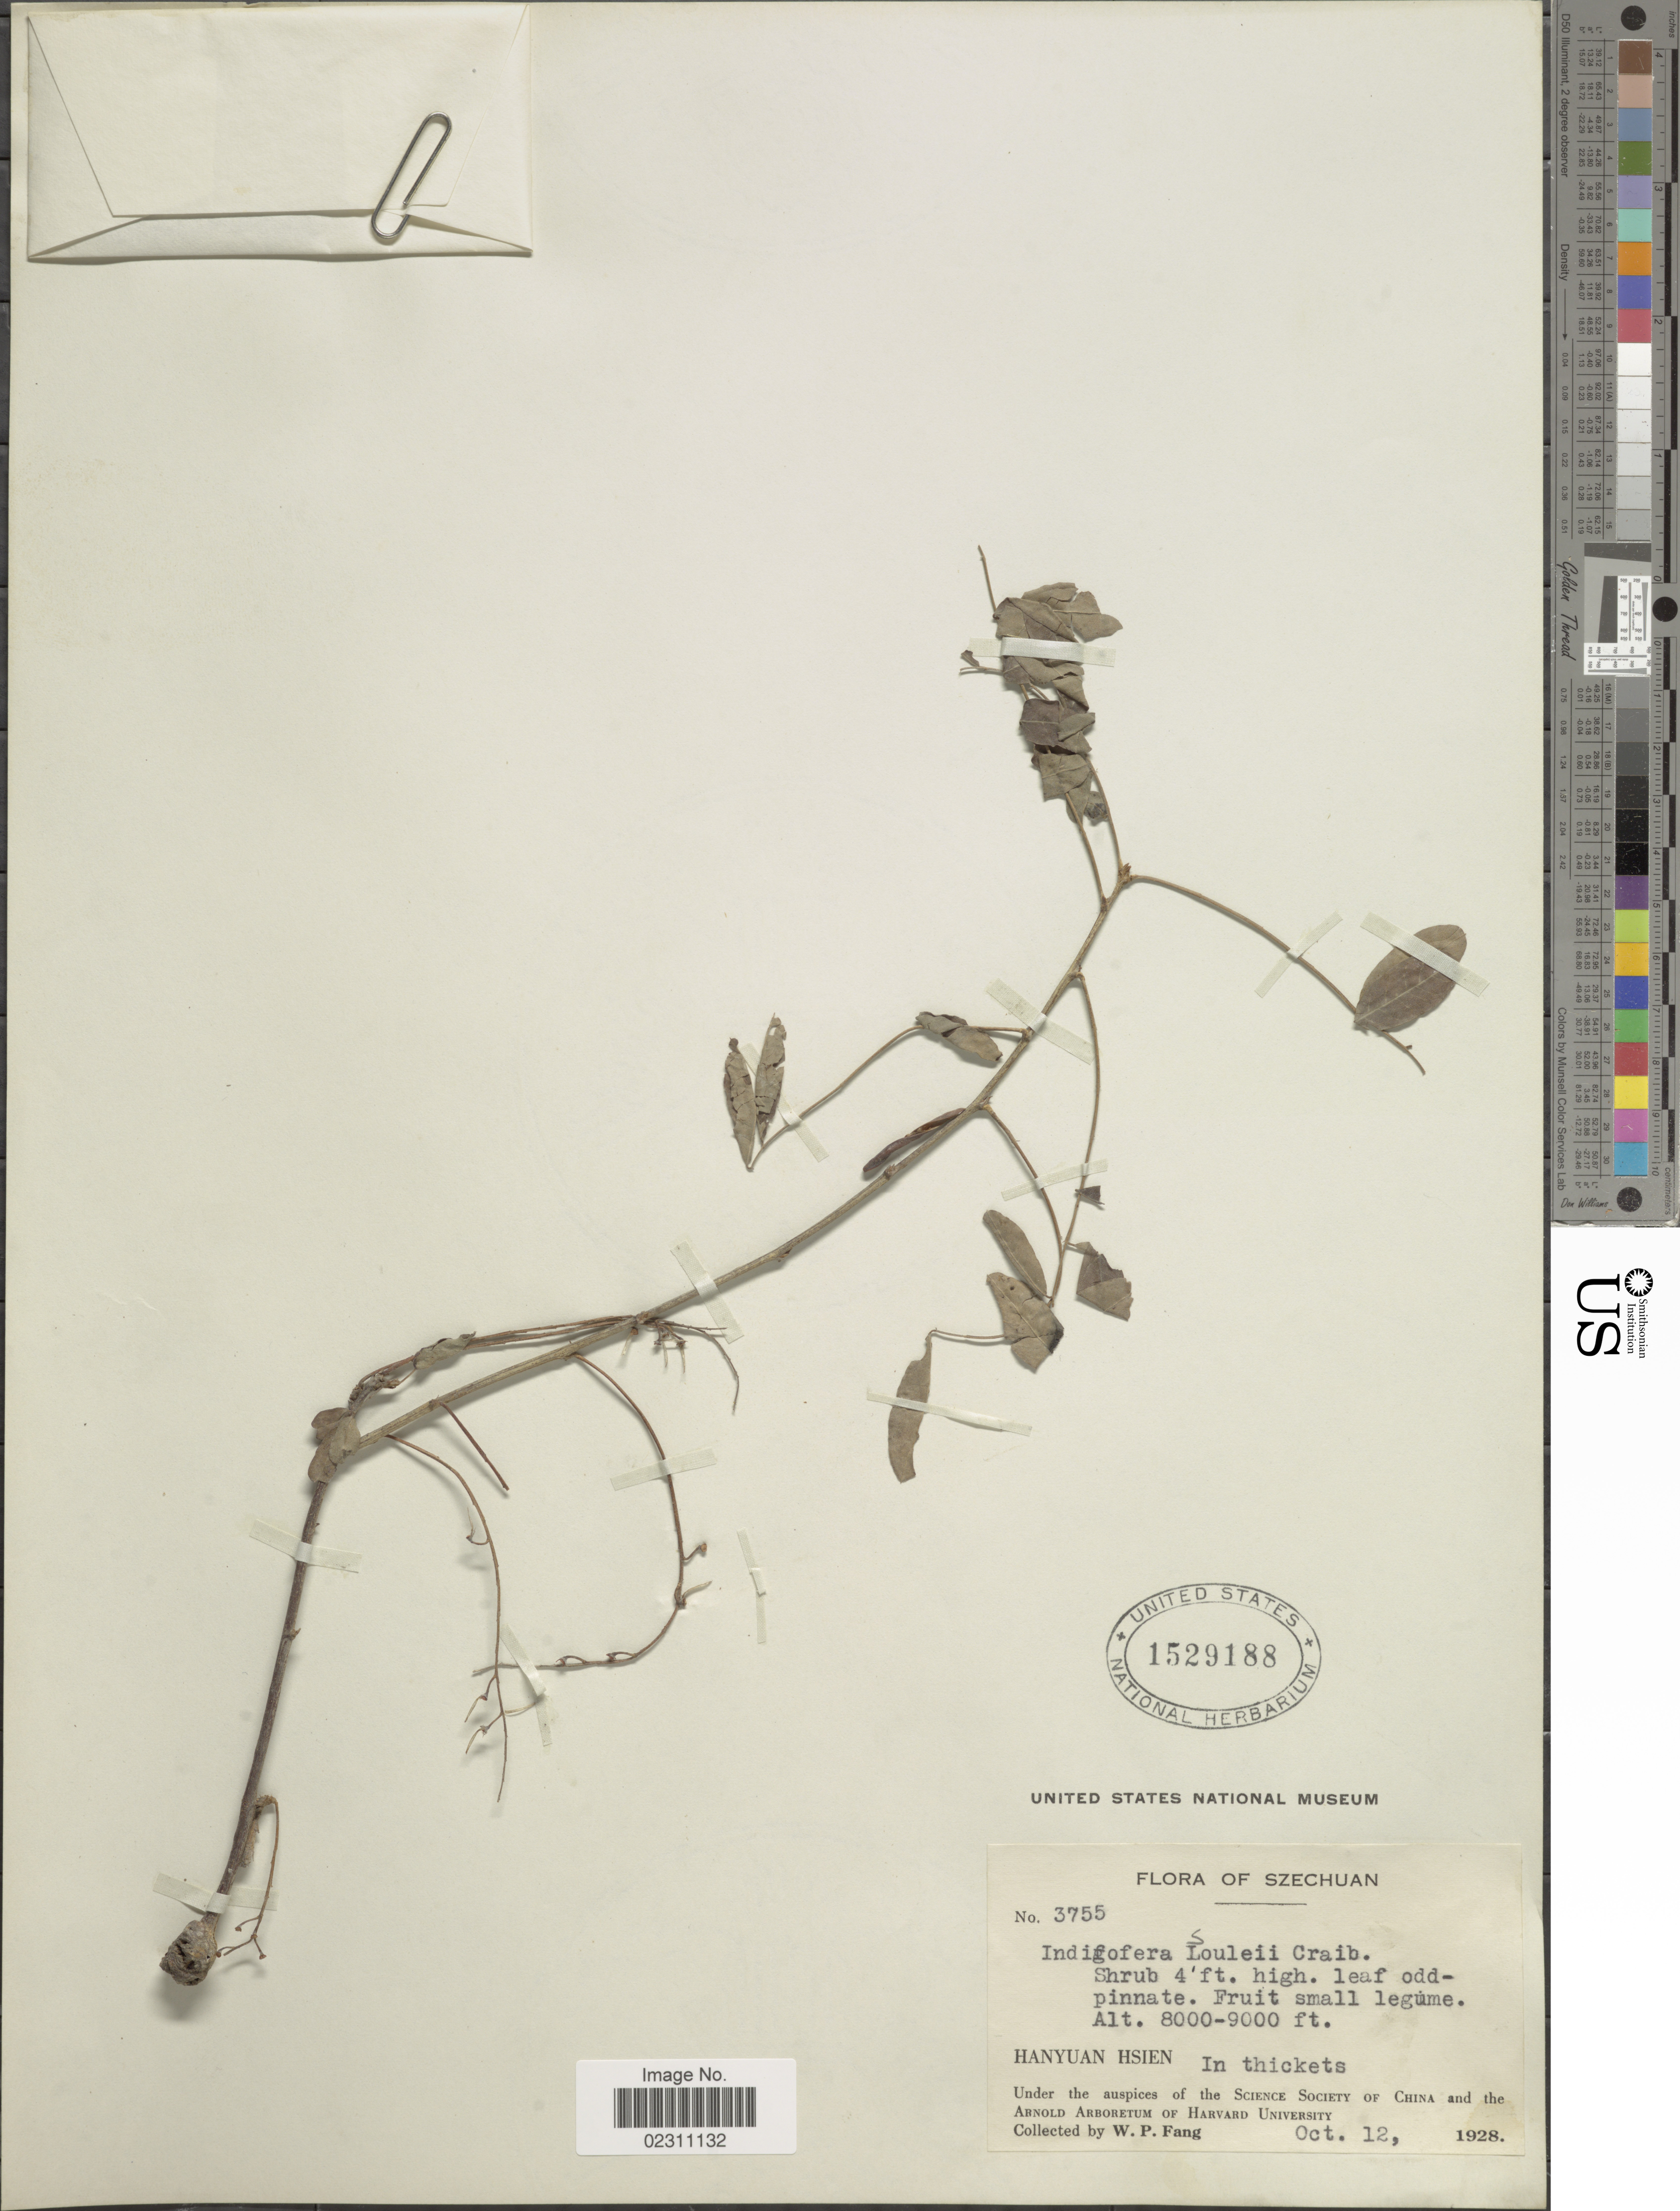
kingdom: Plantae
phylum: Tracheophyta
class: Magnoliopsida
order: Fabales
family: Fabaceae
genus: Indigofera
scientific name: Indigofera souliei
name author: Craib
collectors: W. P. Fang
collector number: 3755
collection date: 1928-10-12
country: China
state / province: Sichuan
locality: Szechuan, Hanyuan Hsien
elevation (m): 2438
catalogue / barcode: US 1529188